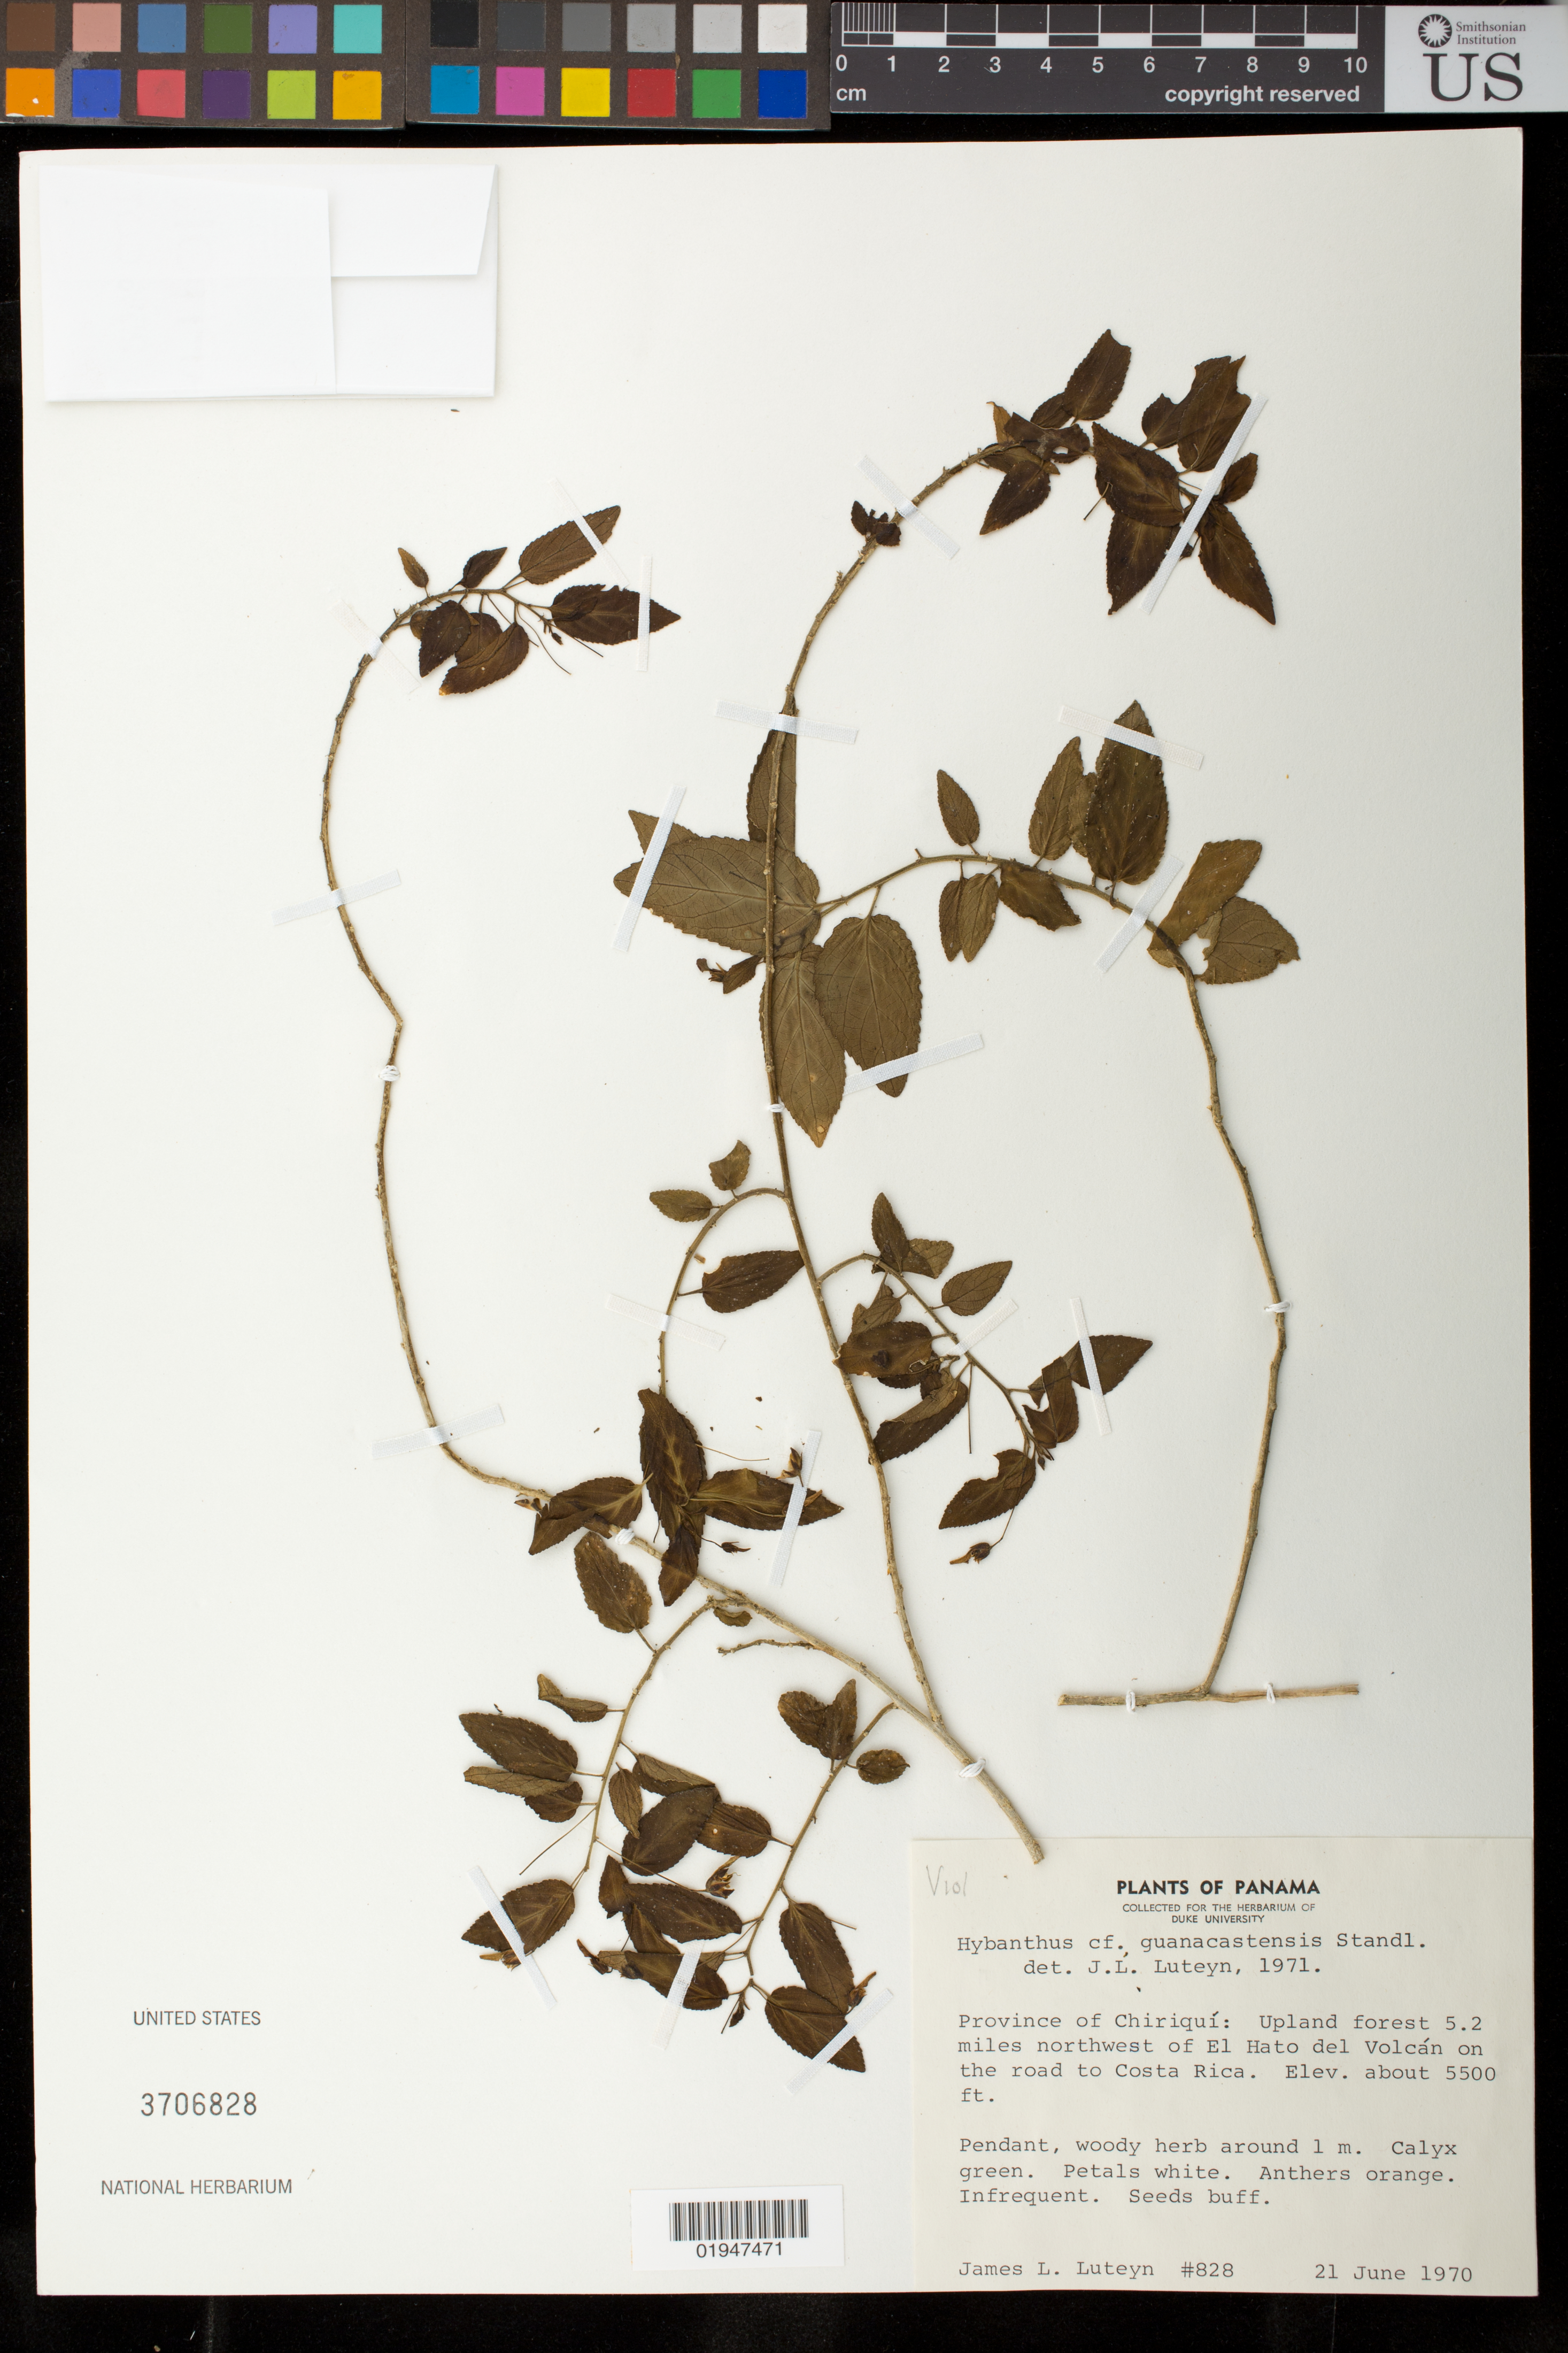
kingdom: Plantae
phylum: Tracheophyta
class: Magnoliopsida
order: Malpighiales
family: Violaceae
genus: Hybanthus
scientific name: Hybanthus galeottii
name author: (Turcz.) C.V. Morton ex L.O. Williams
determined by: Davidse, Gerrit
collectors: J. L. Luteyn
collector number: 828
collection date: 1970-06-21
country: Panama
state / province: Chiriqui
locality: El Hato del Volcán, 5.2 miles NW; on road to Costa Rica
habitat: Upland forest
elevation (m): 1676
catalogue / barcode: US 3706828